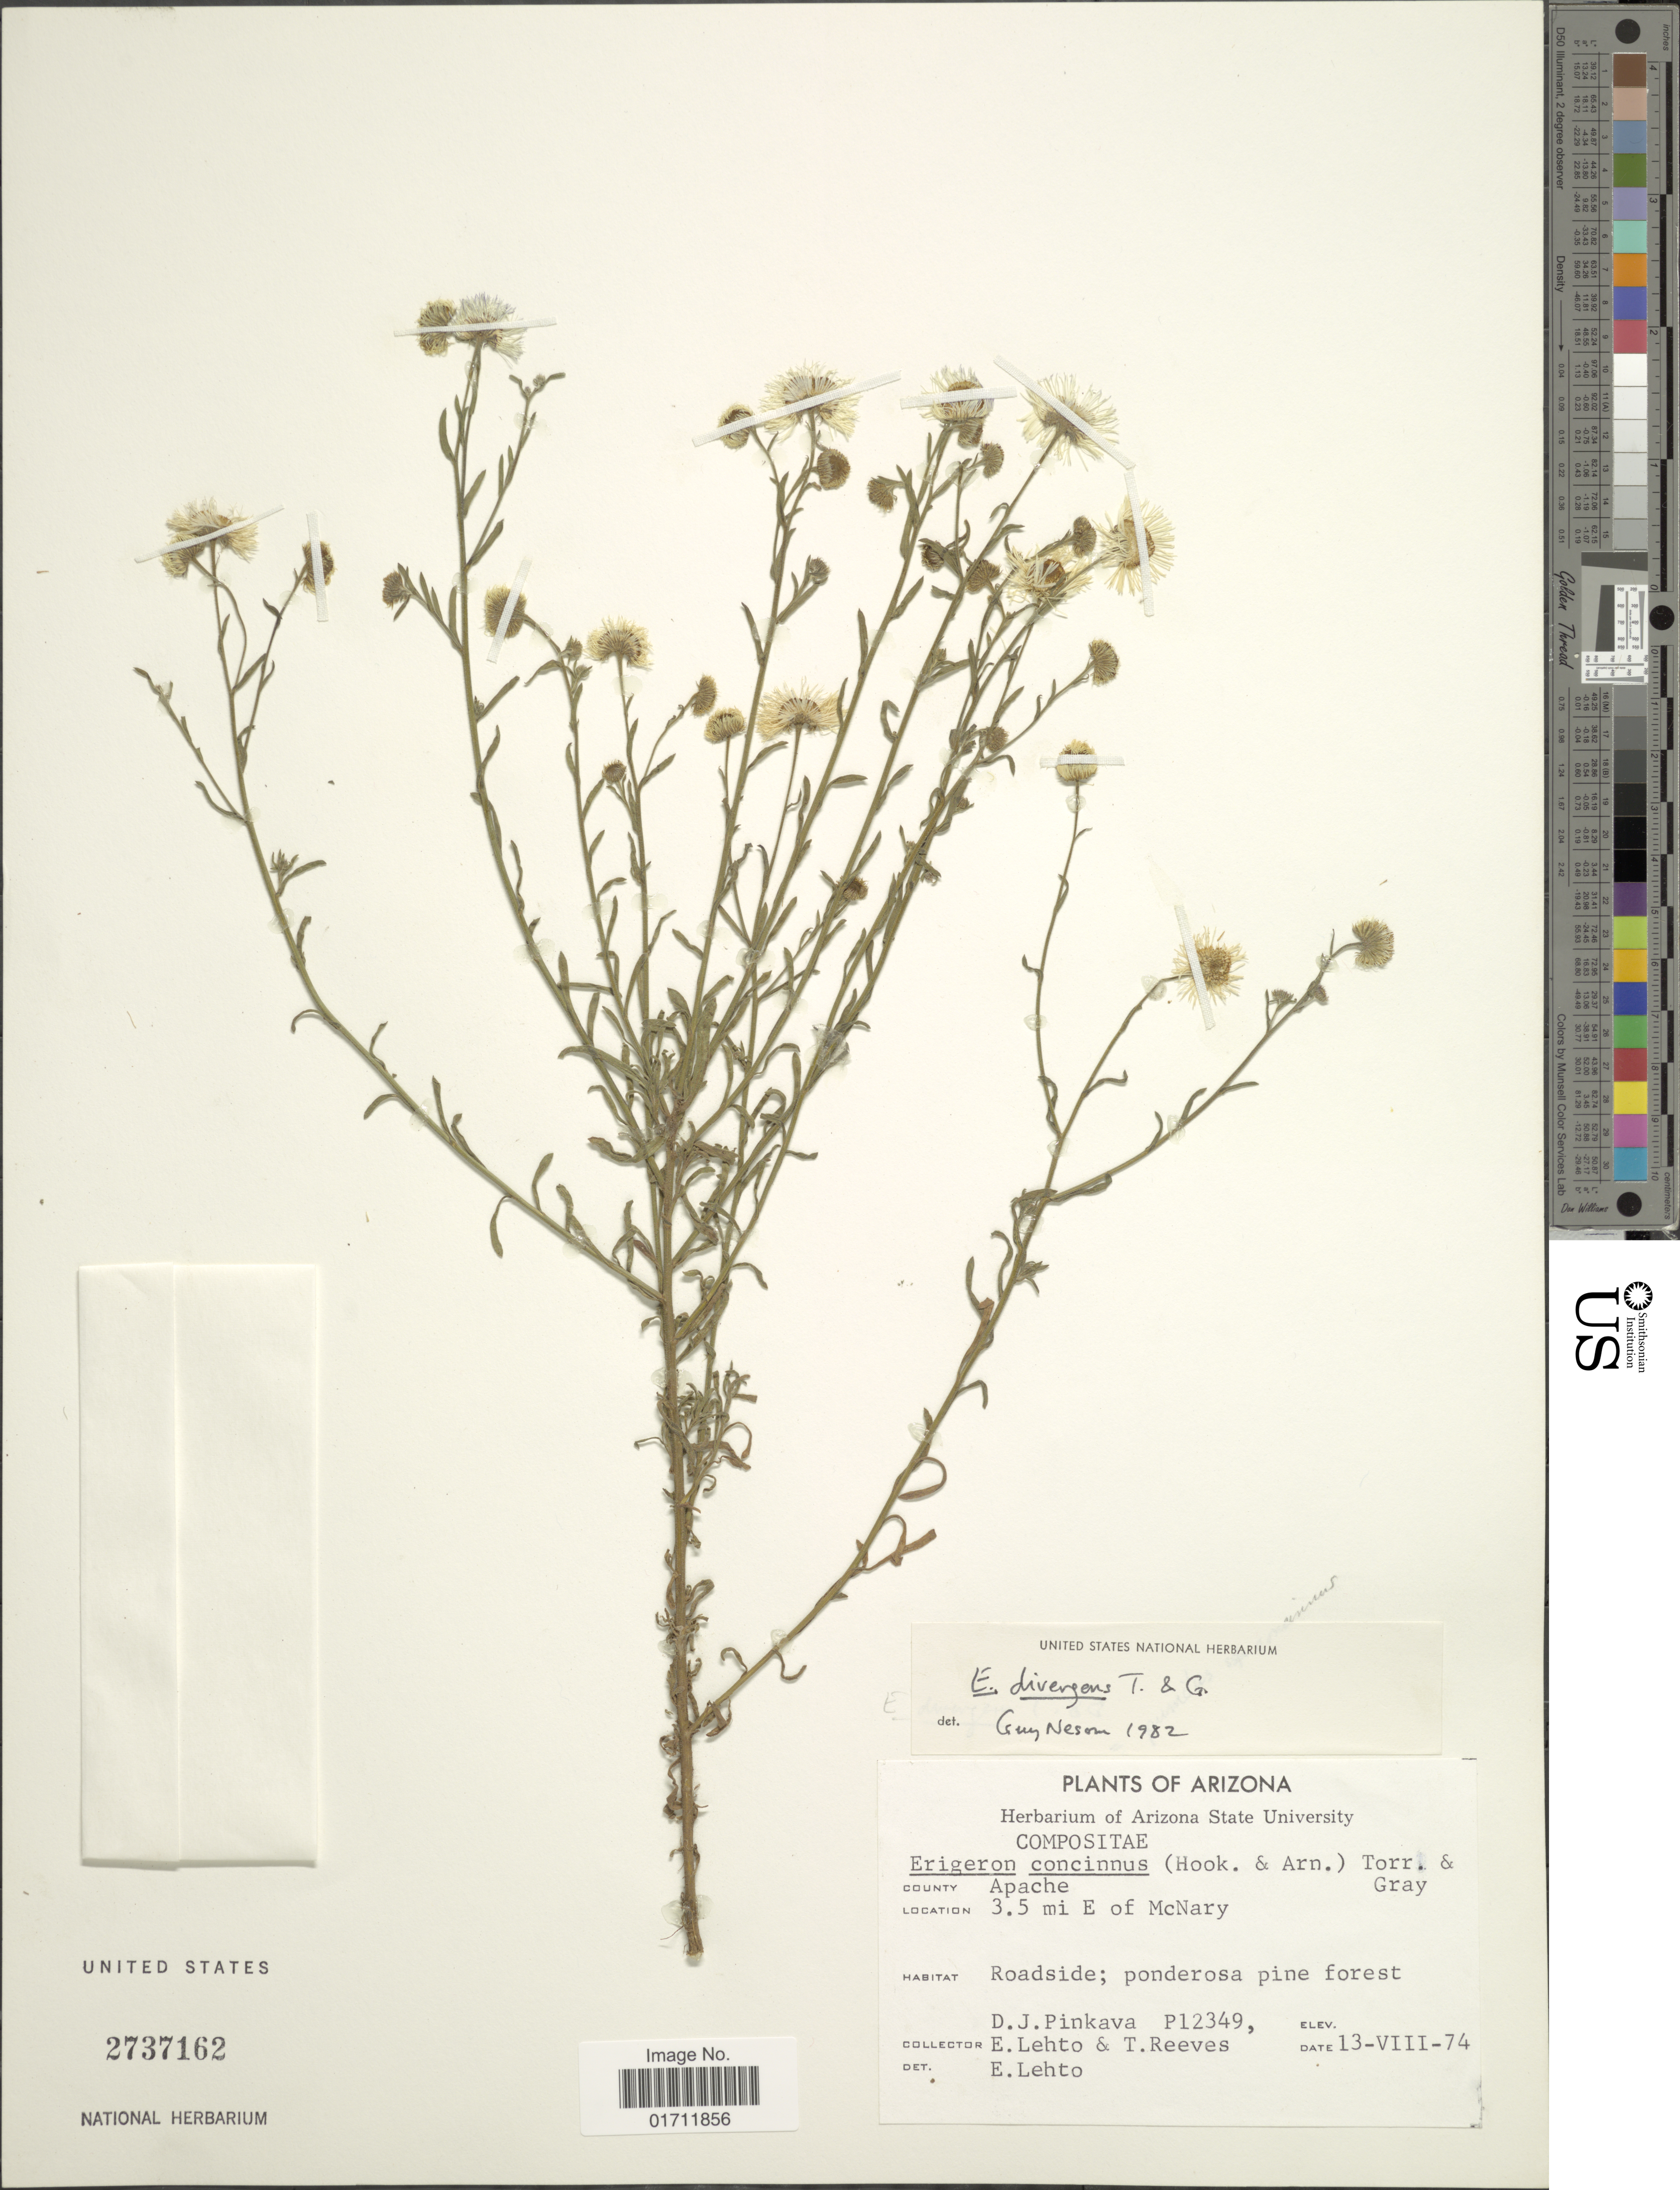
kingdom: Plantae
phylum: Tracheophyta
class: Magnoliopsida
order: Asterales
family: Asteraceae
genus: Erigeron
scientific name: Erigeron divergens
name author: Torr. & A. Gray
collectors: D. J. Pinkava, E. Lehto & T. Reeves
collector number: P12349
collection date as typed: Transcribed d/m/y: 13/8/74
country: United States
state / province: Arizona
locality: County Apache, 3.5 mi E of McNary, Roadside; ponderosa pine forest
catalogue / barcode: US 2737162